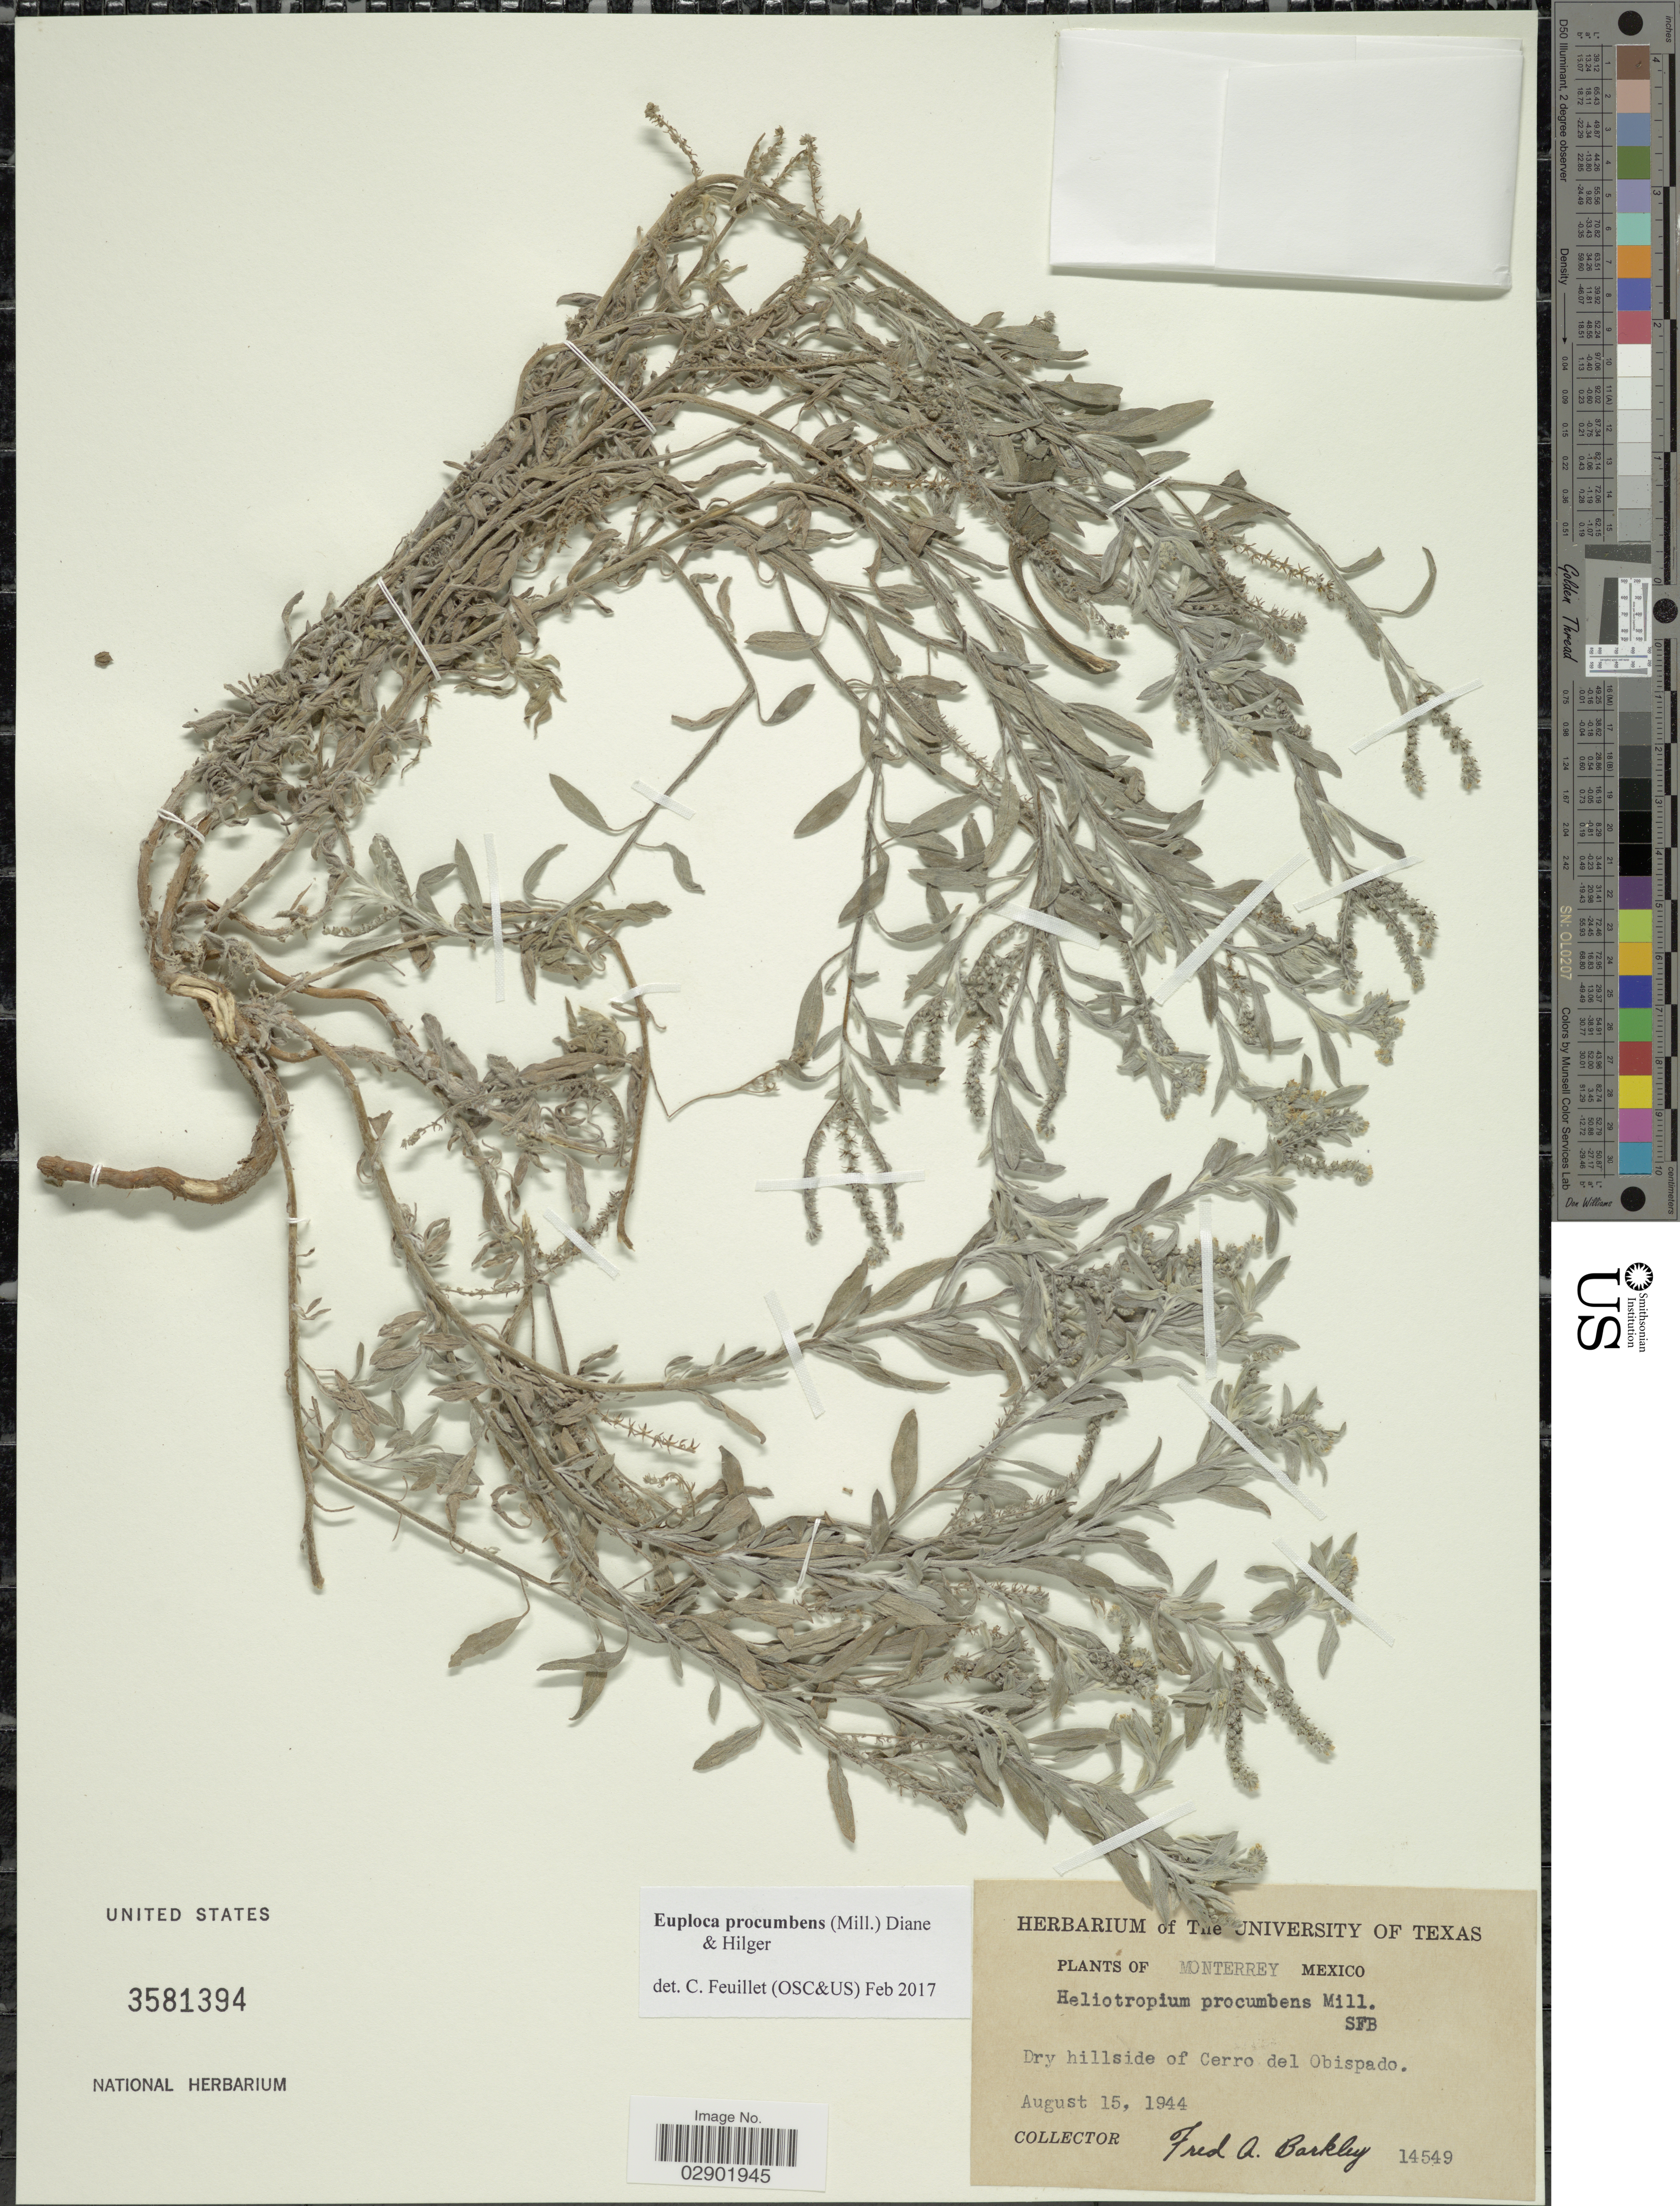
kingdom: Plantae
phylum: Tracheophyta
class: Magnoliopsida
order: Boraginales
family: Heliotropiaceae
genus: Euploca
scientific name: Euploca procumbens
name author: (Mill.) Diane & Hilger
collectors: F. A. Barkley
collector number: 14549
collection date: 1944-08-15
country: Mexico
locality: Monterrey. Dry hillside of Cerro del Obispado.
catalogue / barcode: US 3581394